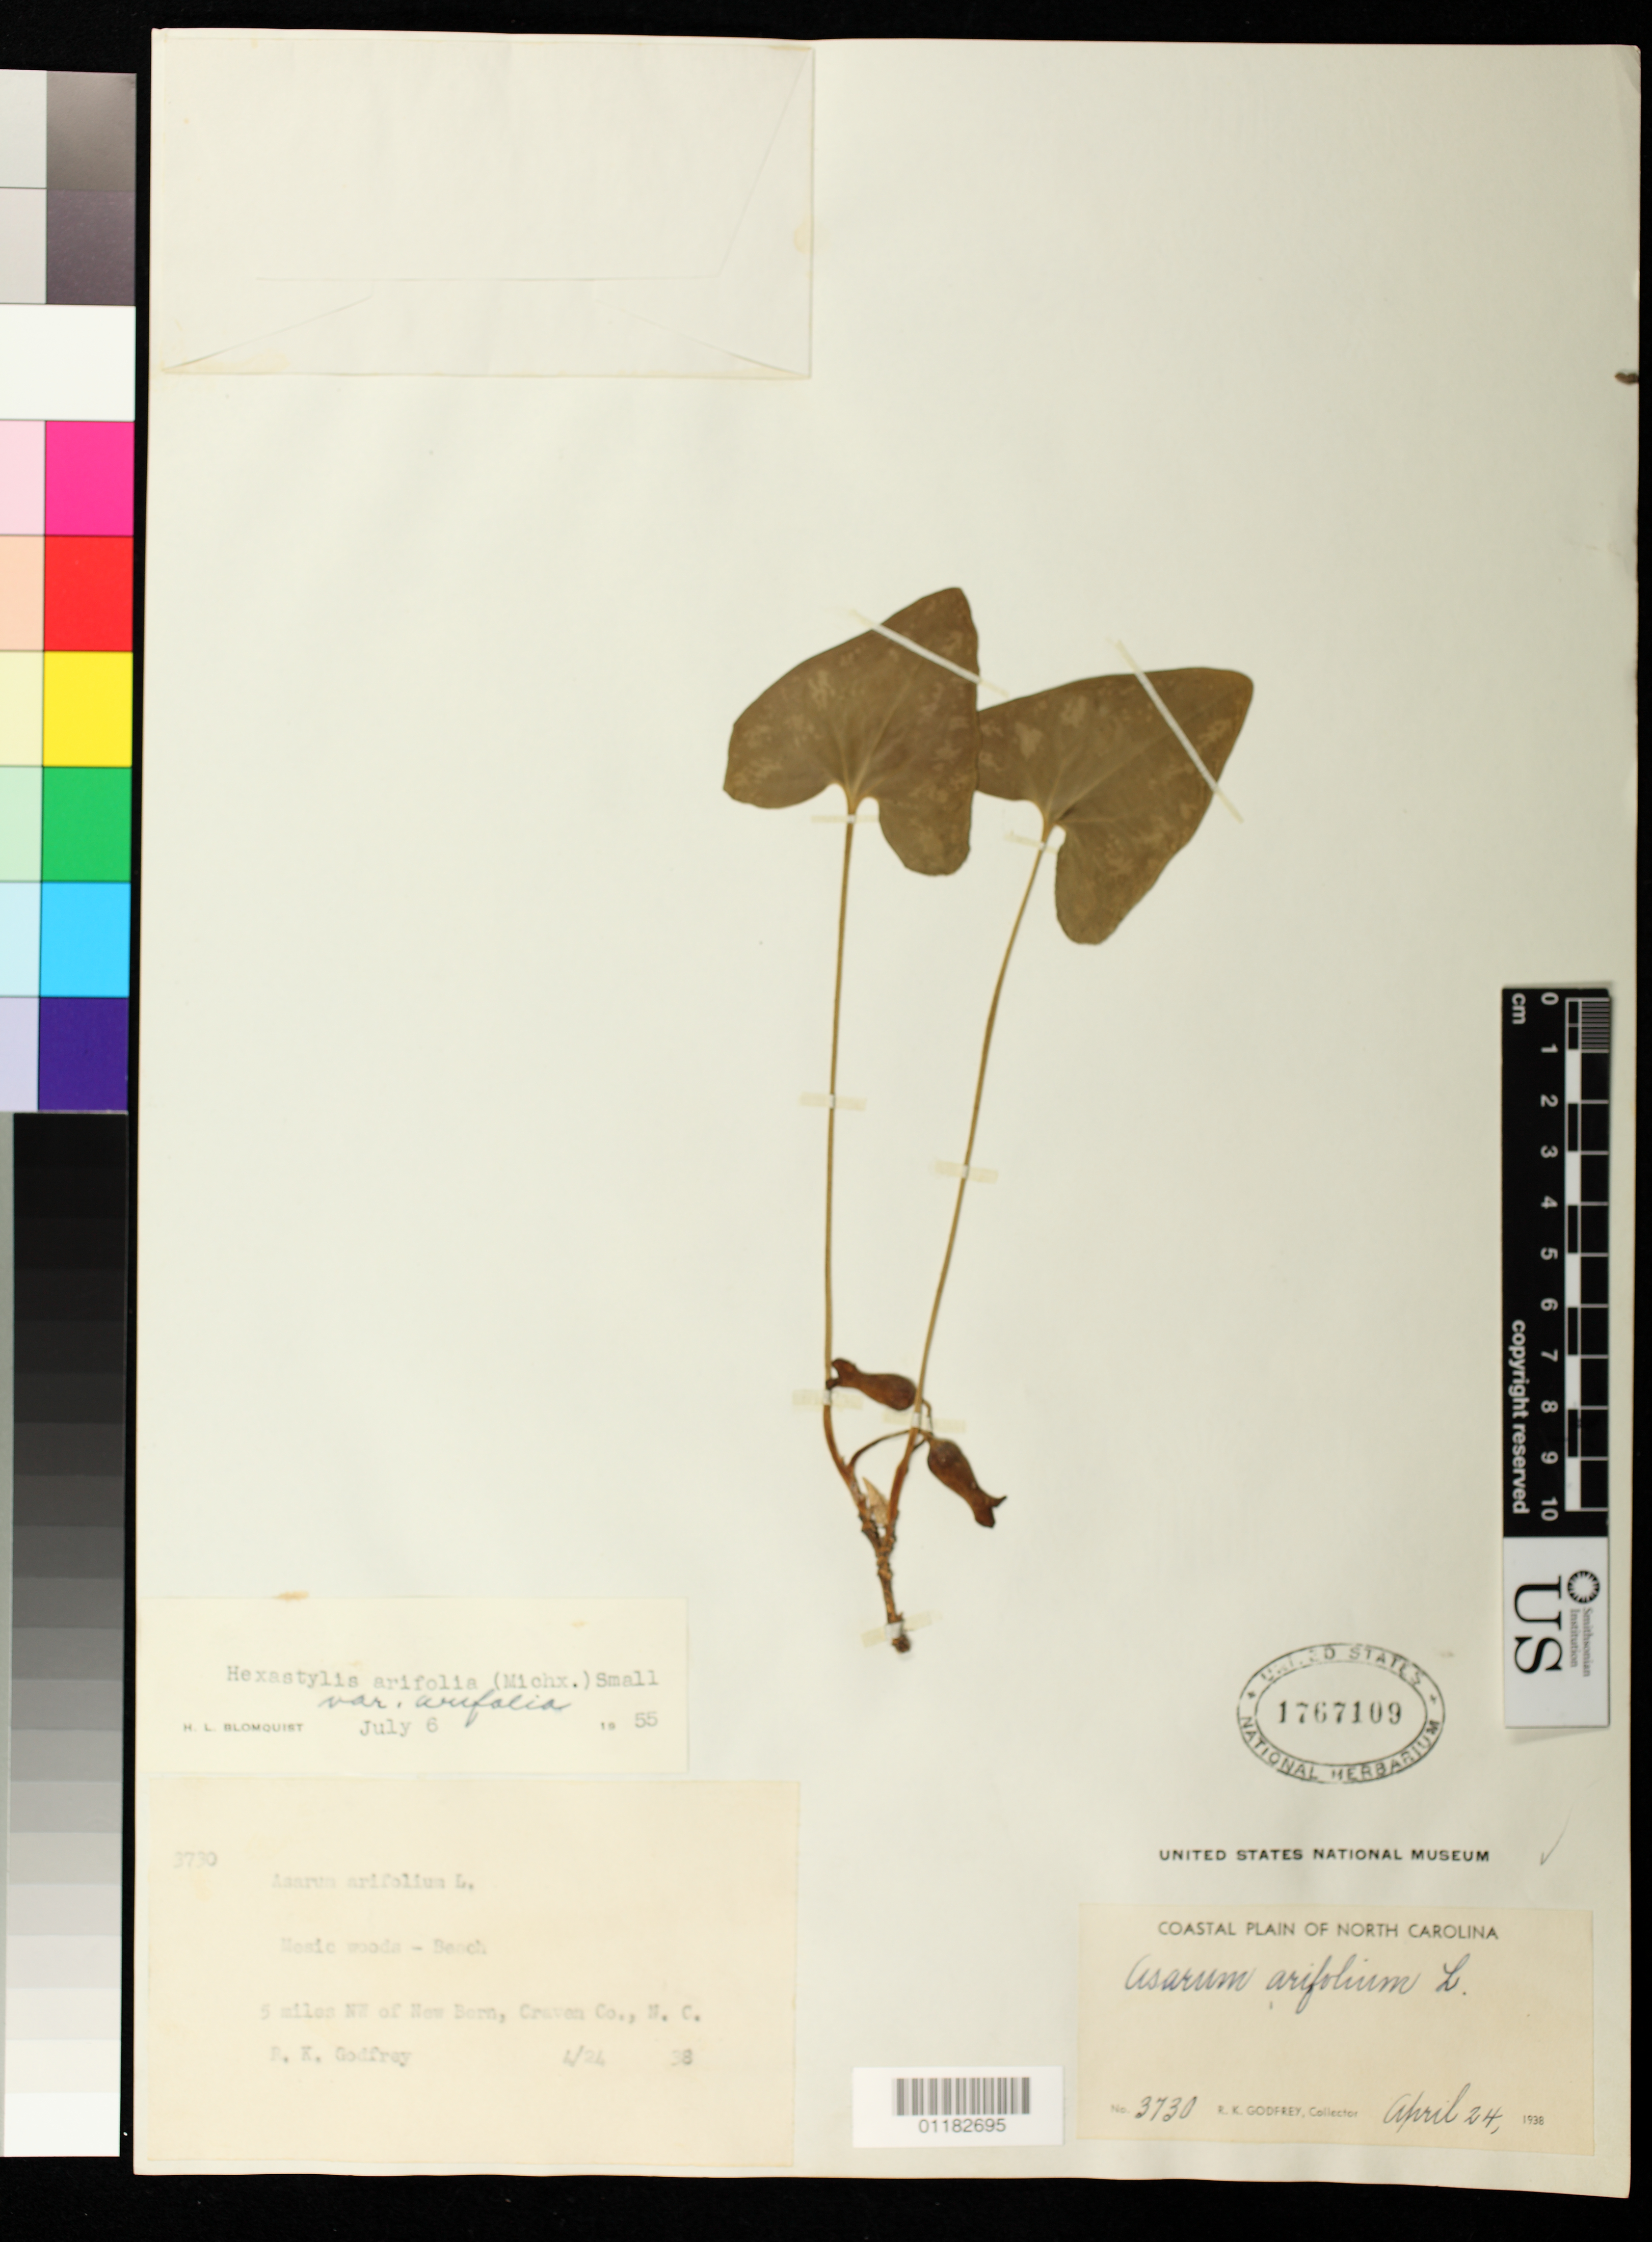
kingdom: Plantae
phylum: Tracheophyta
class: Magnoliopsida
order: Piperales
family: Aristolochiaceae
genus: Hexastylis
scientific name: Hexastylis arifolia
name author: (Michx.) Small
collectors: R. K. Godfrey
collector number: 3730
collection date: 1938-04-24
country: United States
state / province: North Carolina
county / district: Craven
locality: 5 miles NW of New Bern, Craven County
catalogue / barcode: US 1767109